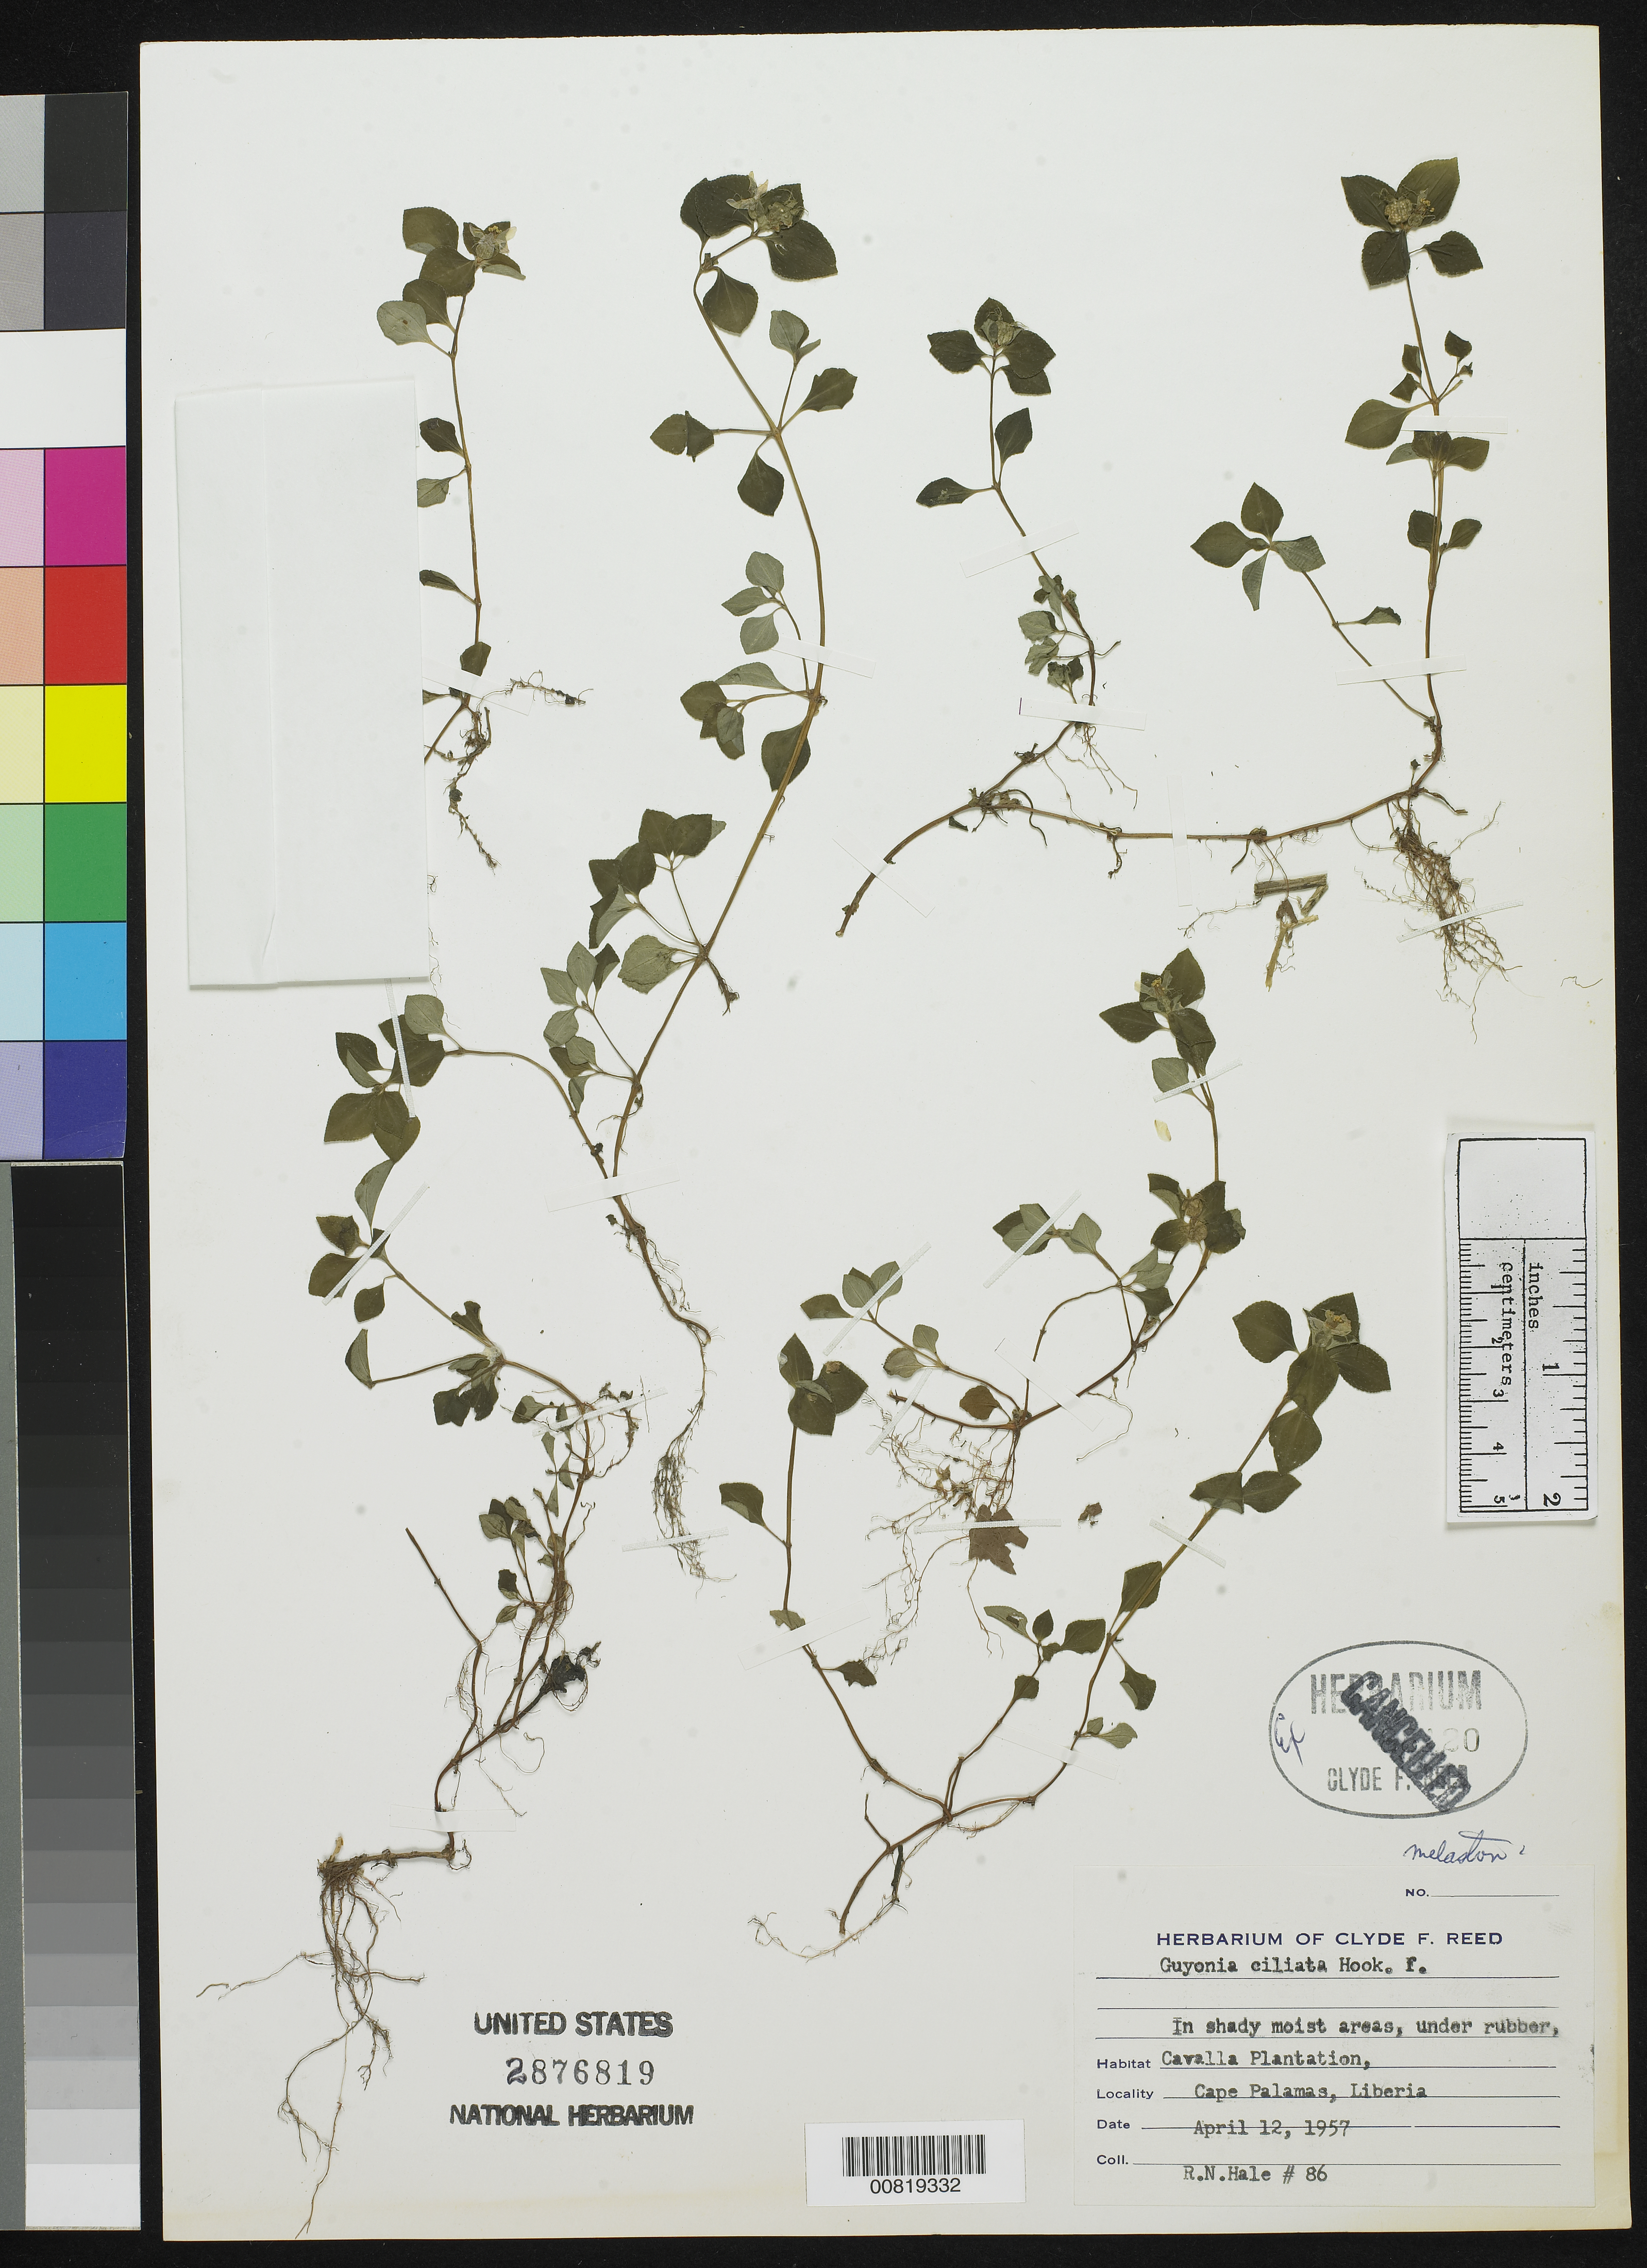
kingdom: Plantae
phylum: Tracheophyta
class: Magnoliopsida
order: Myrtales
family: Melastomataceae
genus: Guyonia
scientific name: Guyonia ciliata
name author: Hook. f.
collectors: R. Hale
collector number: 86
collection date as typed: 12 Apr 1957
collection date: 1957-04-12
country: Liberia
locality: Cape Palamaa, Cavalla Plantation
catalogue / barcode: US 2876819